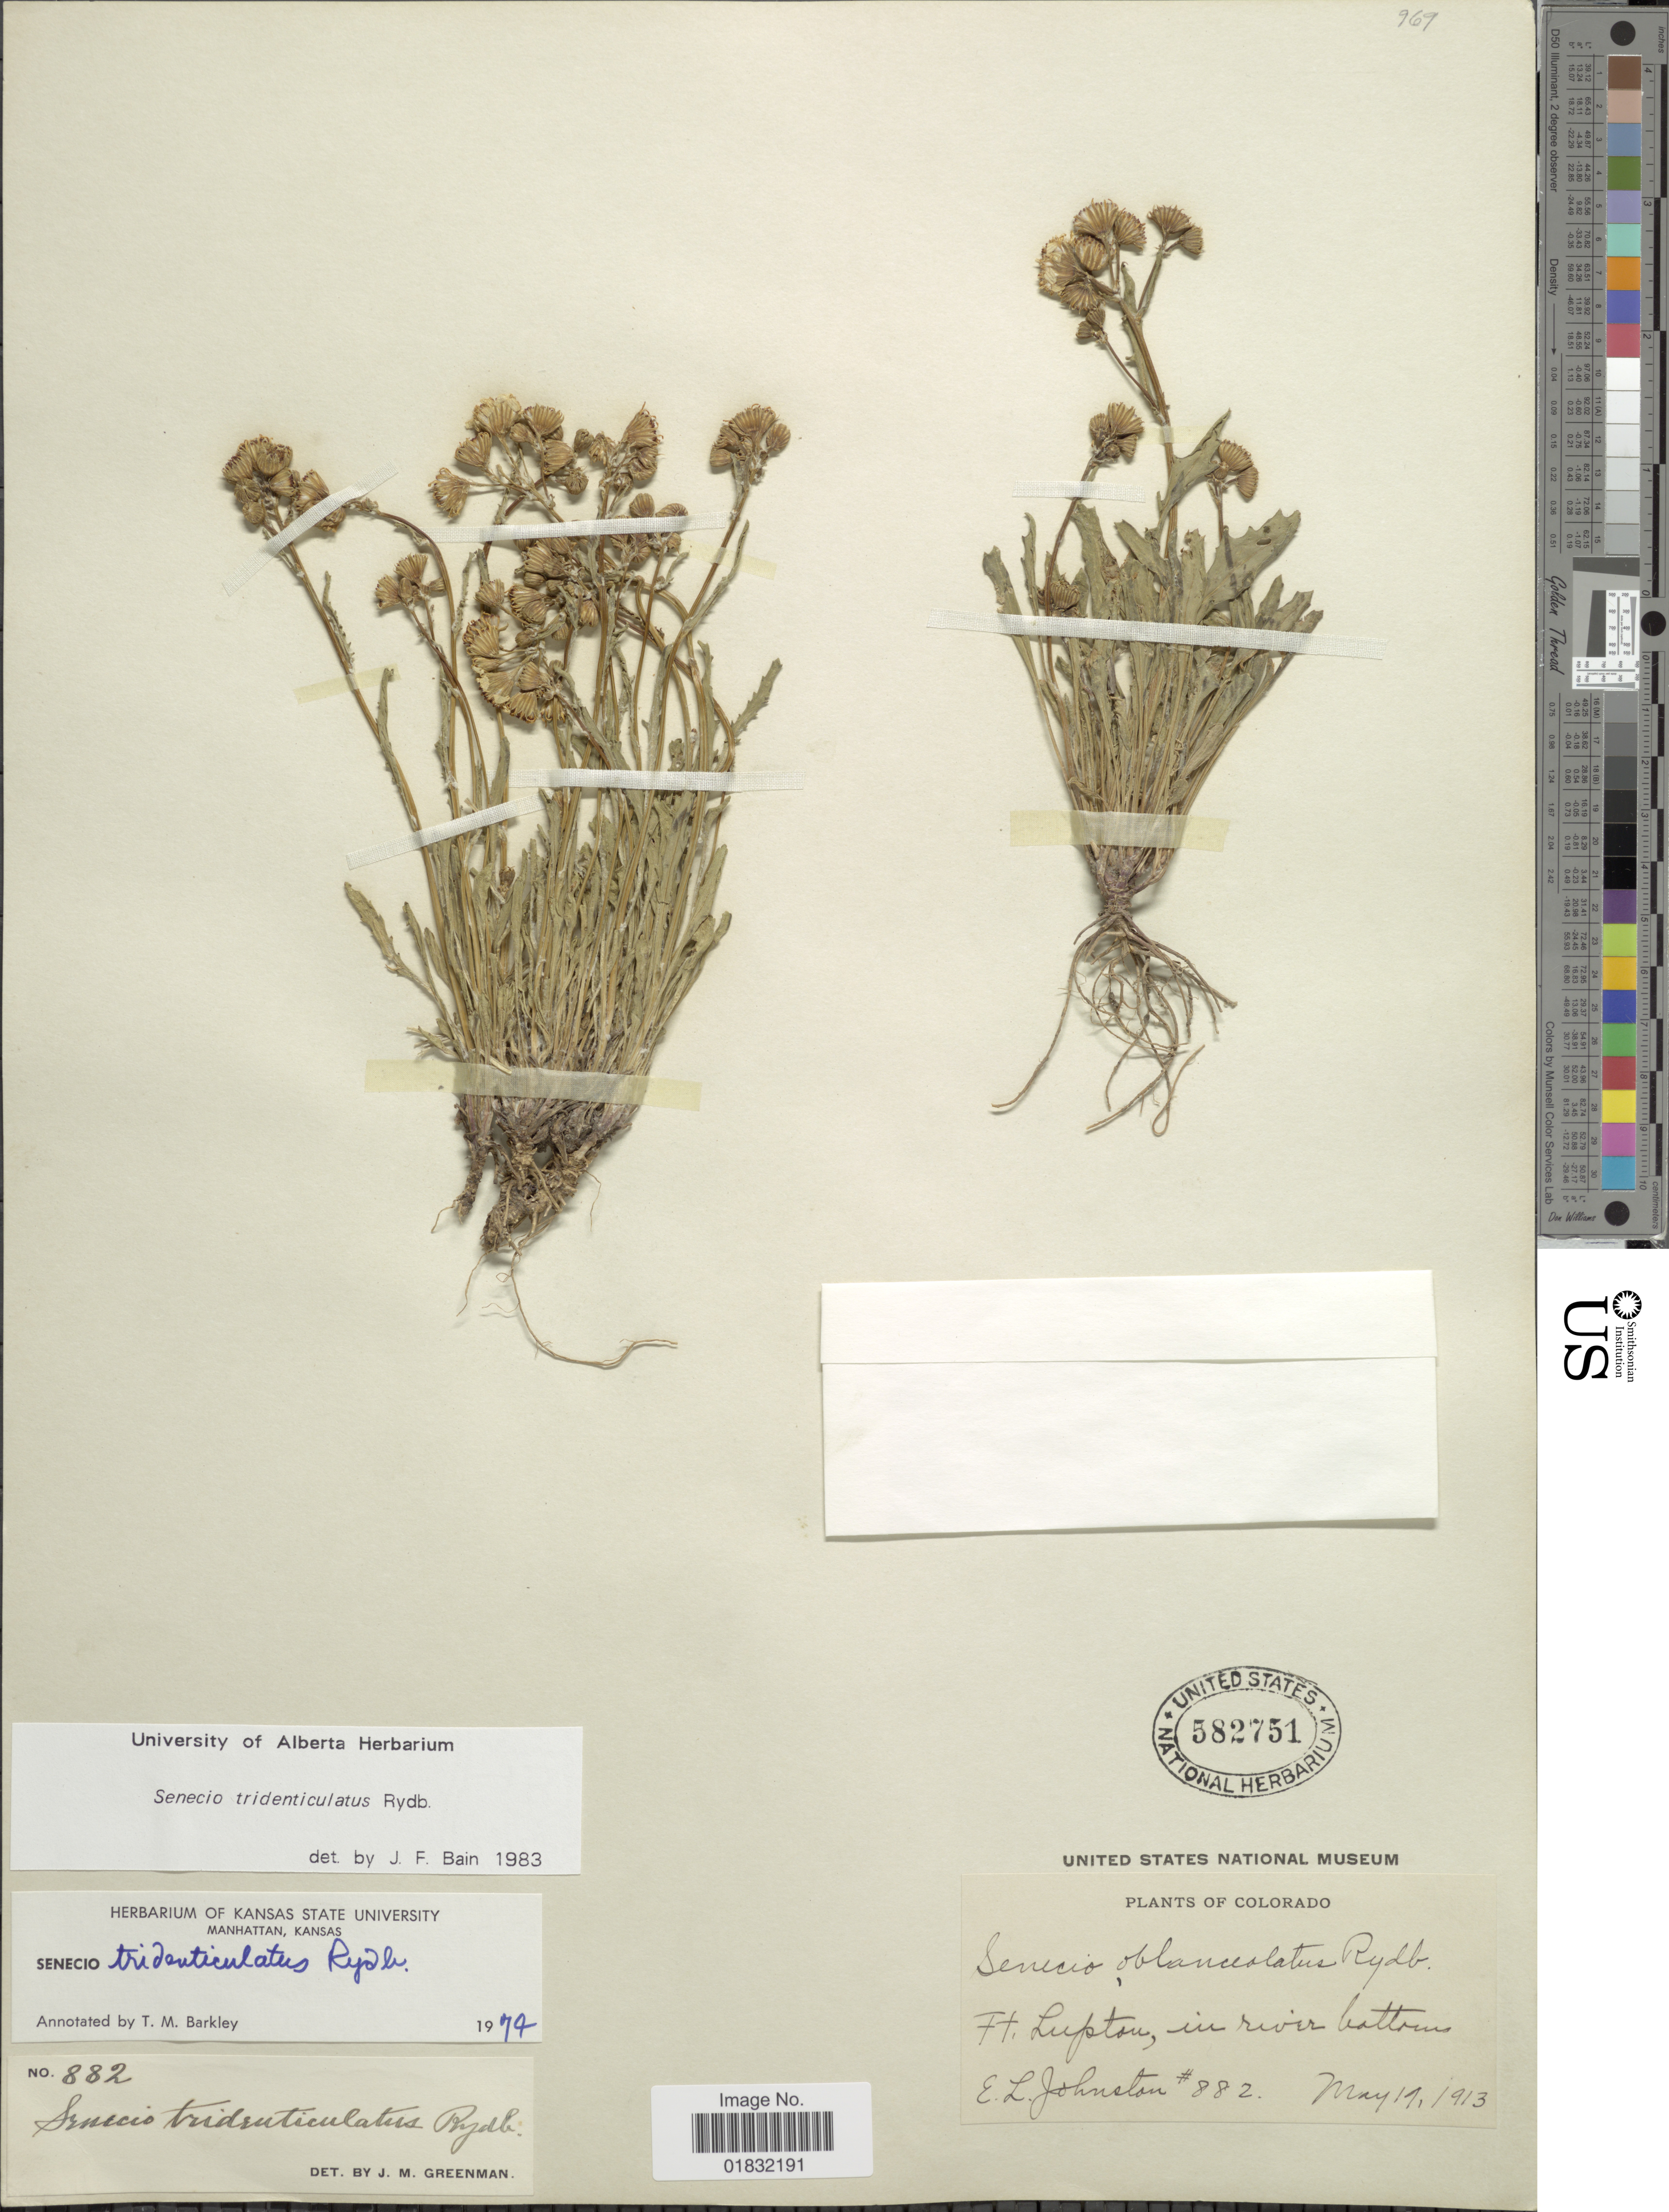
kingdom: Plantae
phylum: Tracheophyta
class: Magnoliopsida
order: Asterales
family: Asteraceae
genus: Packera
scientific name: Packera tridenticulata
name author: (Rydb.) W.A. Weber & Á. Löve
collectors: E. L. Johnston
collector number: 882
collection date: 1913-05-19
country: United States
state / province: Colorado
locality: Ft Lupton, in river bottoms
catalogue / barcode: US 582751